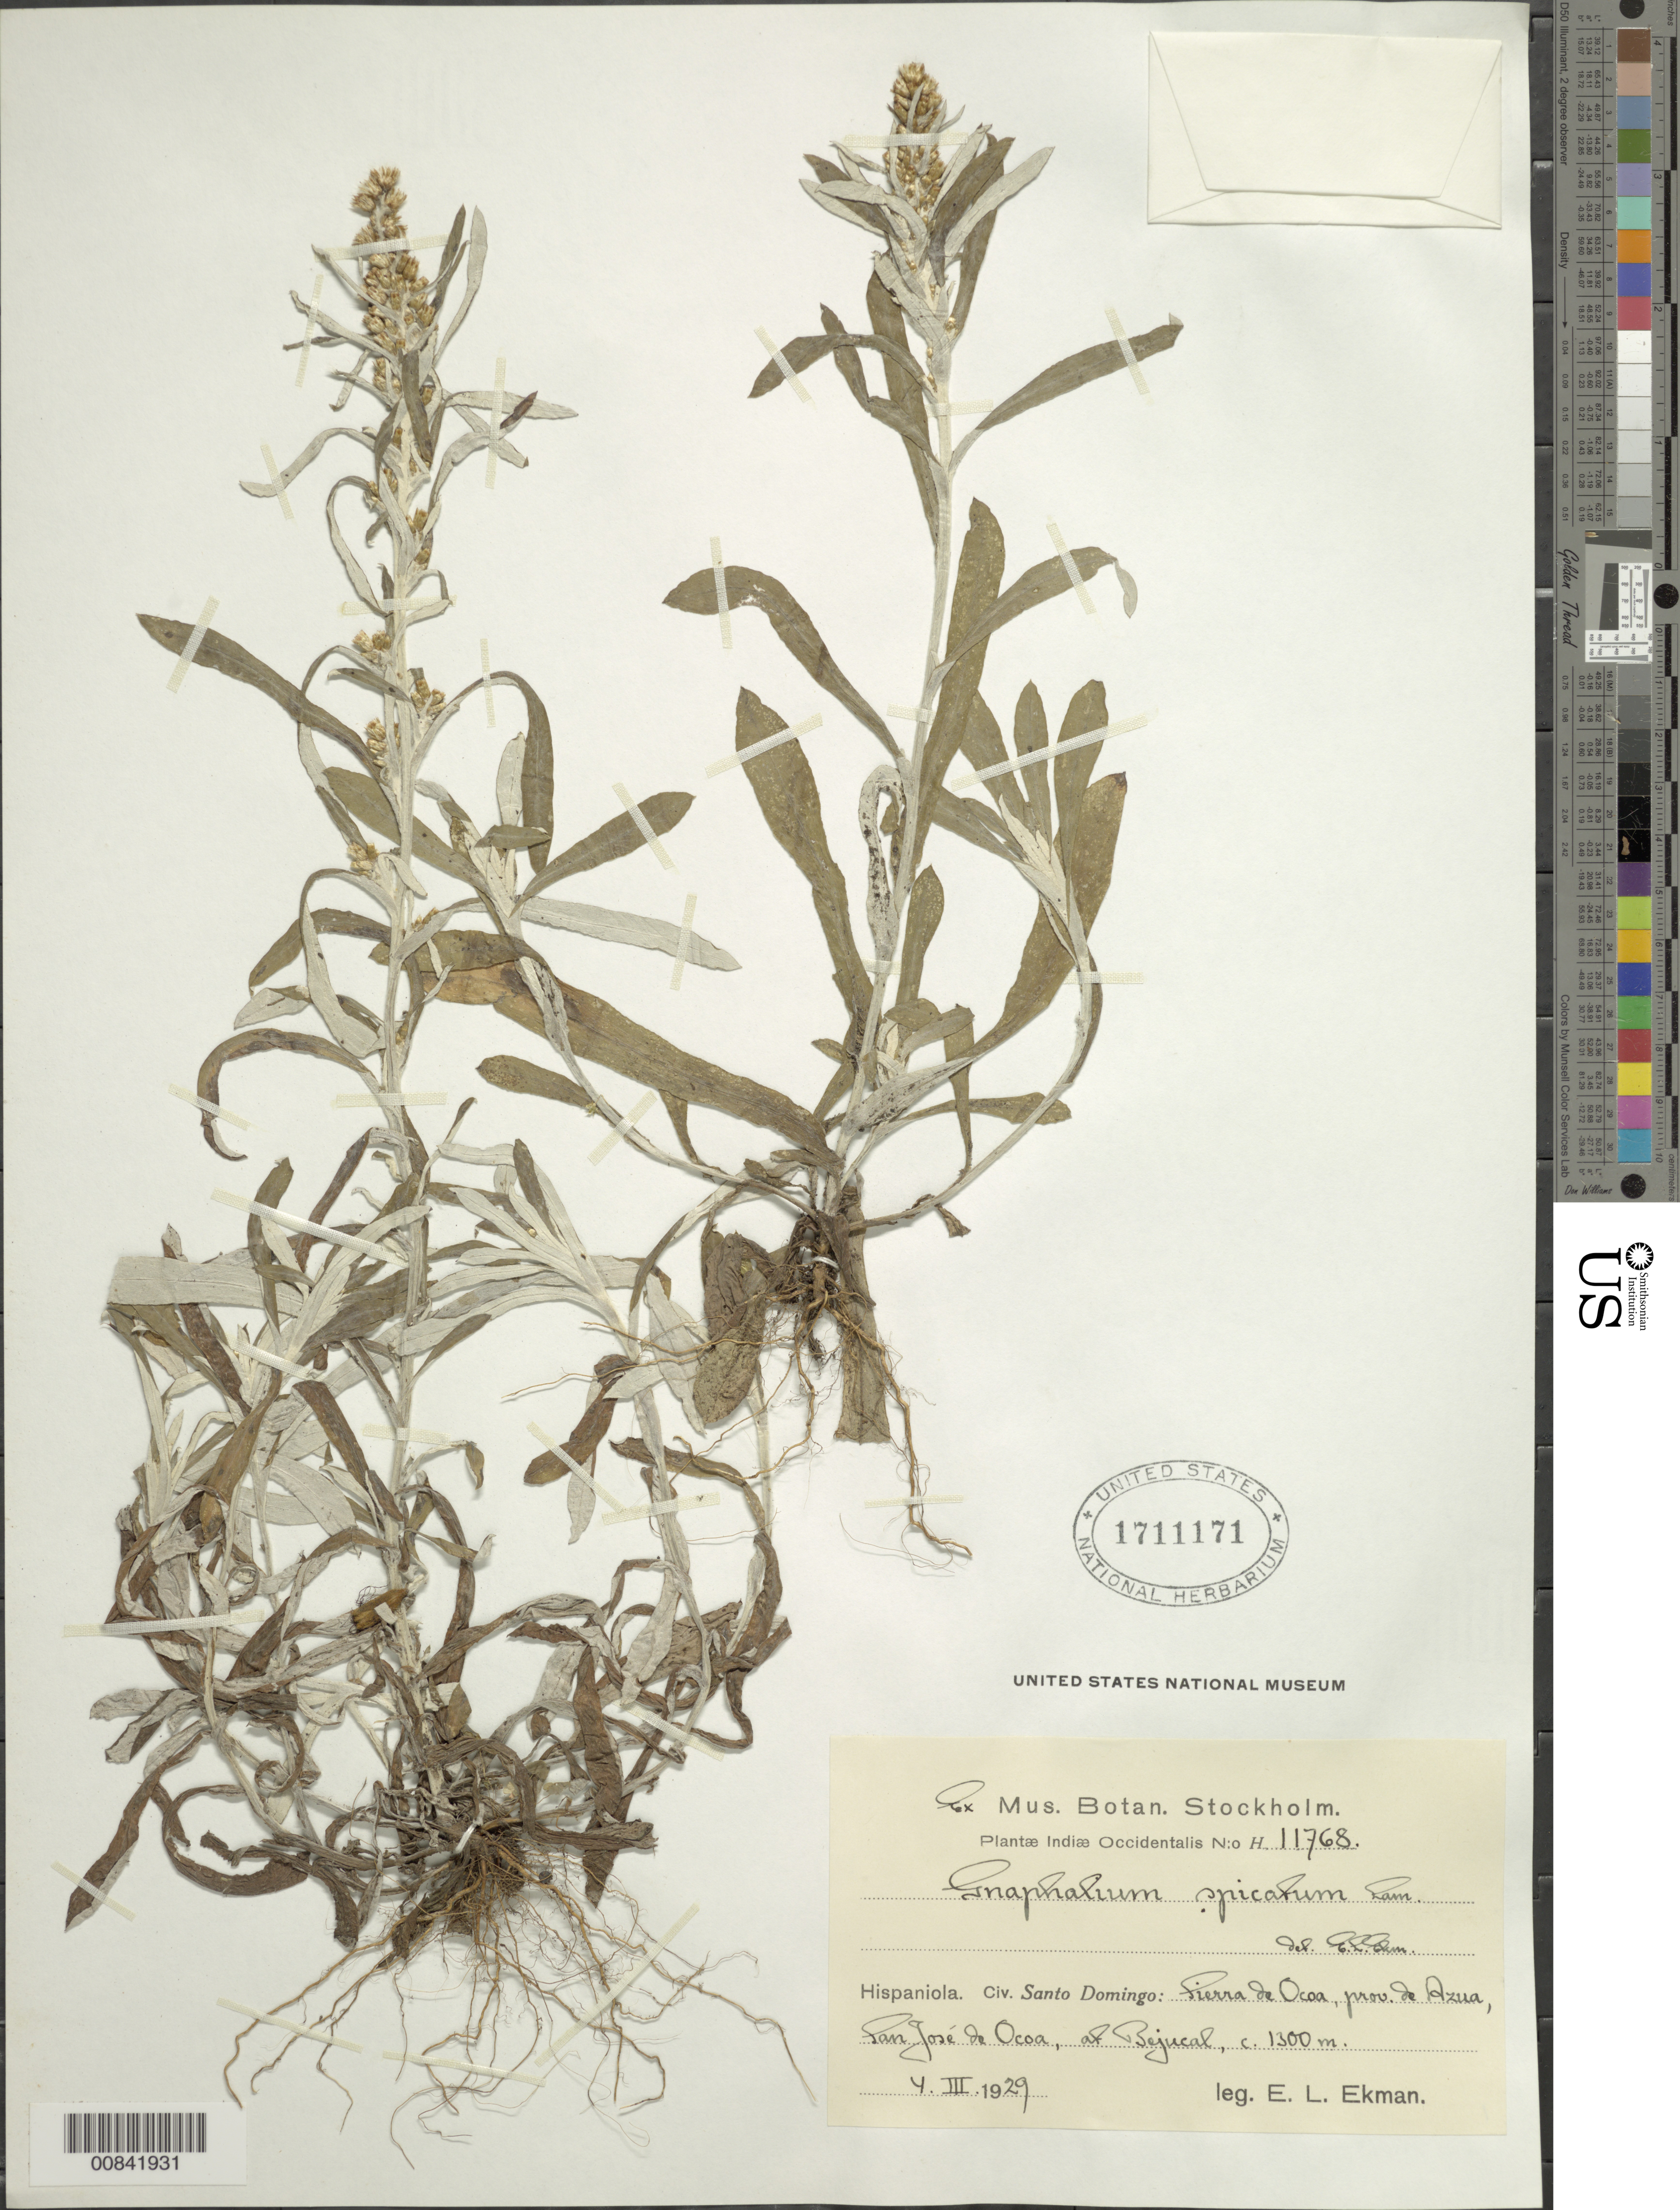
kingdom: Plantae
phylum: Tracheophyta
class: Magnoliopsida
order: Asterales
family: Asteraceae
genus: Gamochaeta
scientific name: Gamochaeta coarctata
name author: (Willd.) Kerguélen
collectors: E. L. Ekman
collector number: H 11768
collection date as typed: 04 Mar 1929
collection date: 1929-03-04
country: Dominican Republic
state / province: Azua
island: Hispaniola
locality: Sierra de Ocoa, San José de Ocoa, at Bejucal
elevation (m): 1300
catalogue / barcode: US 1711171